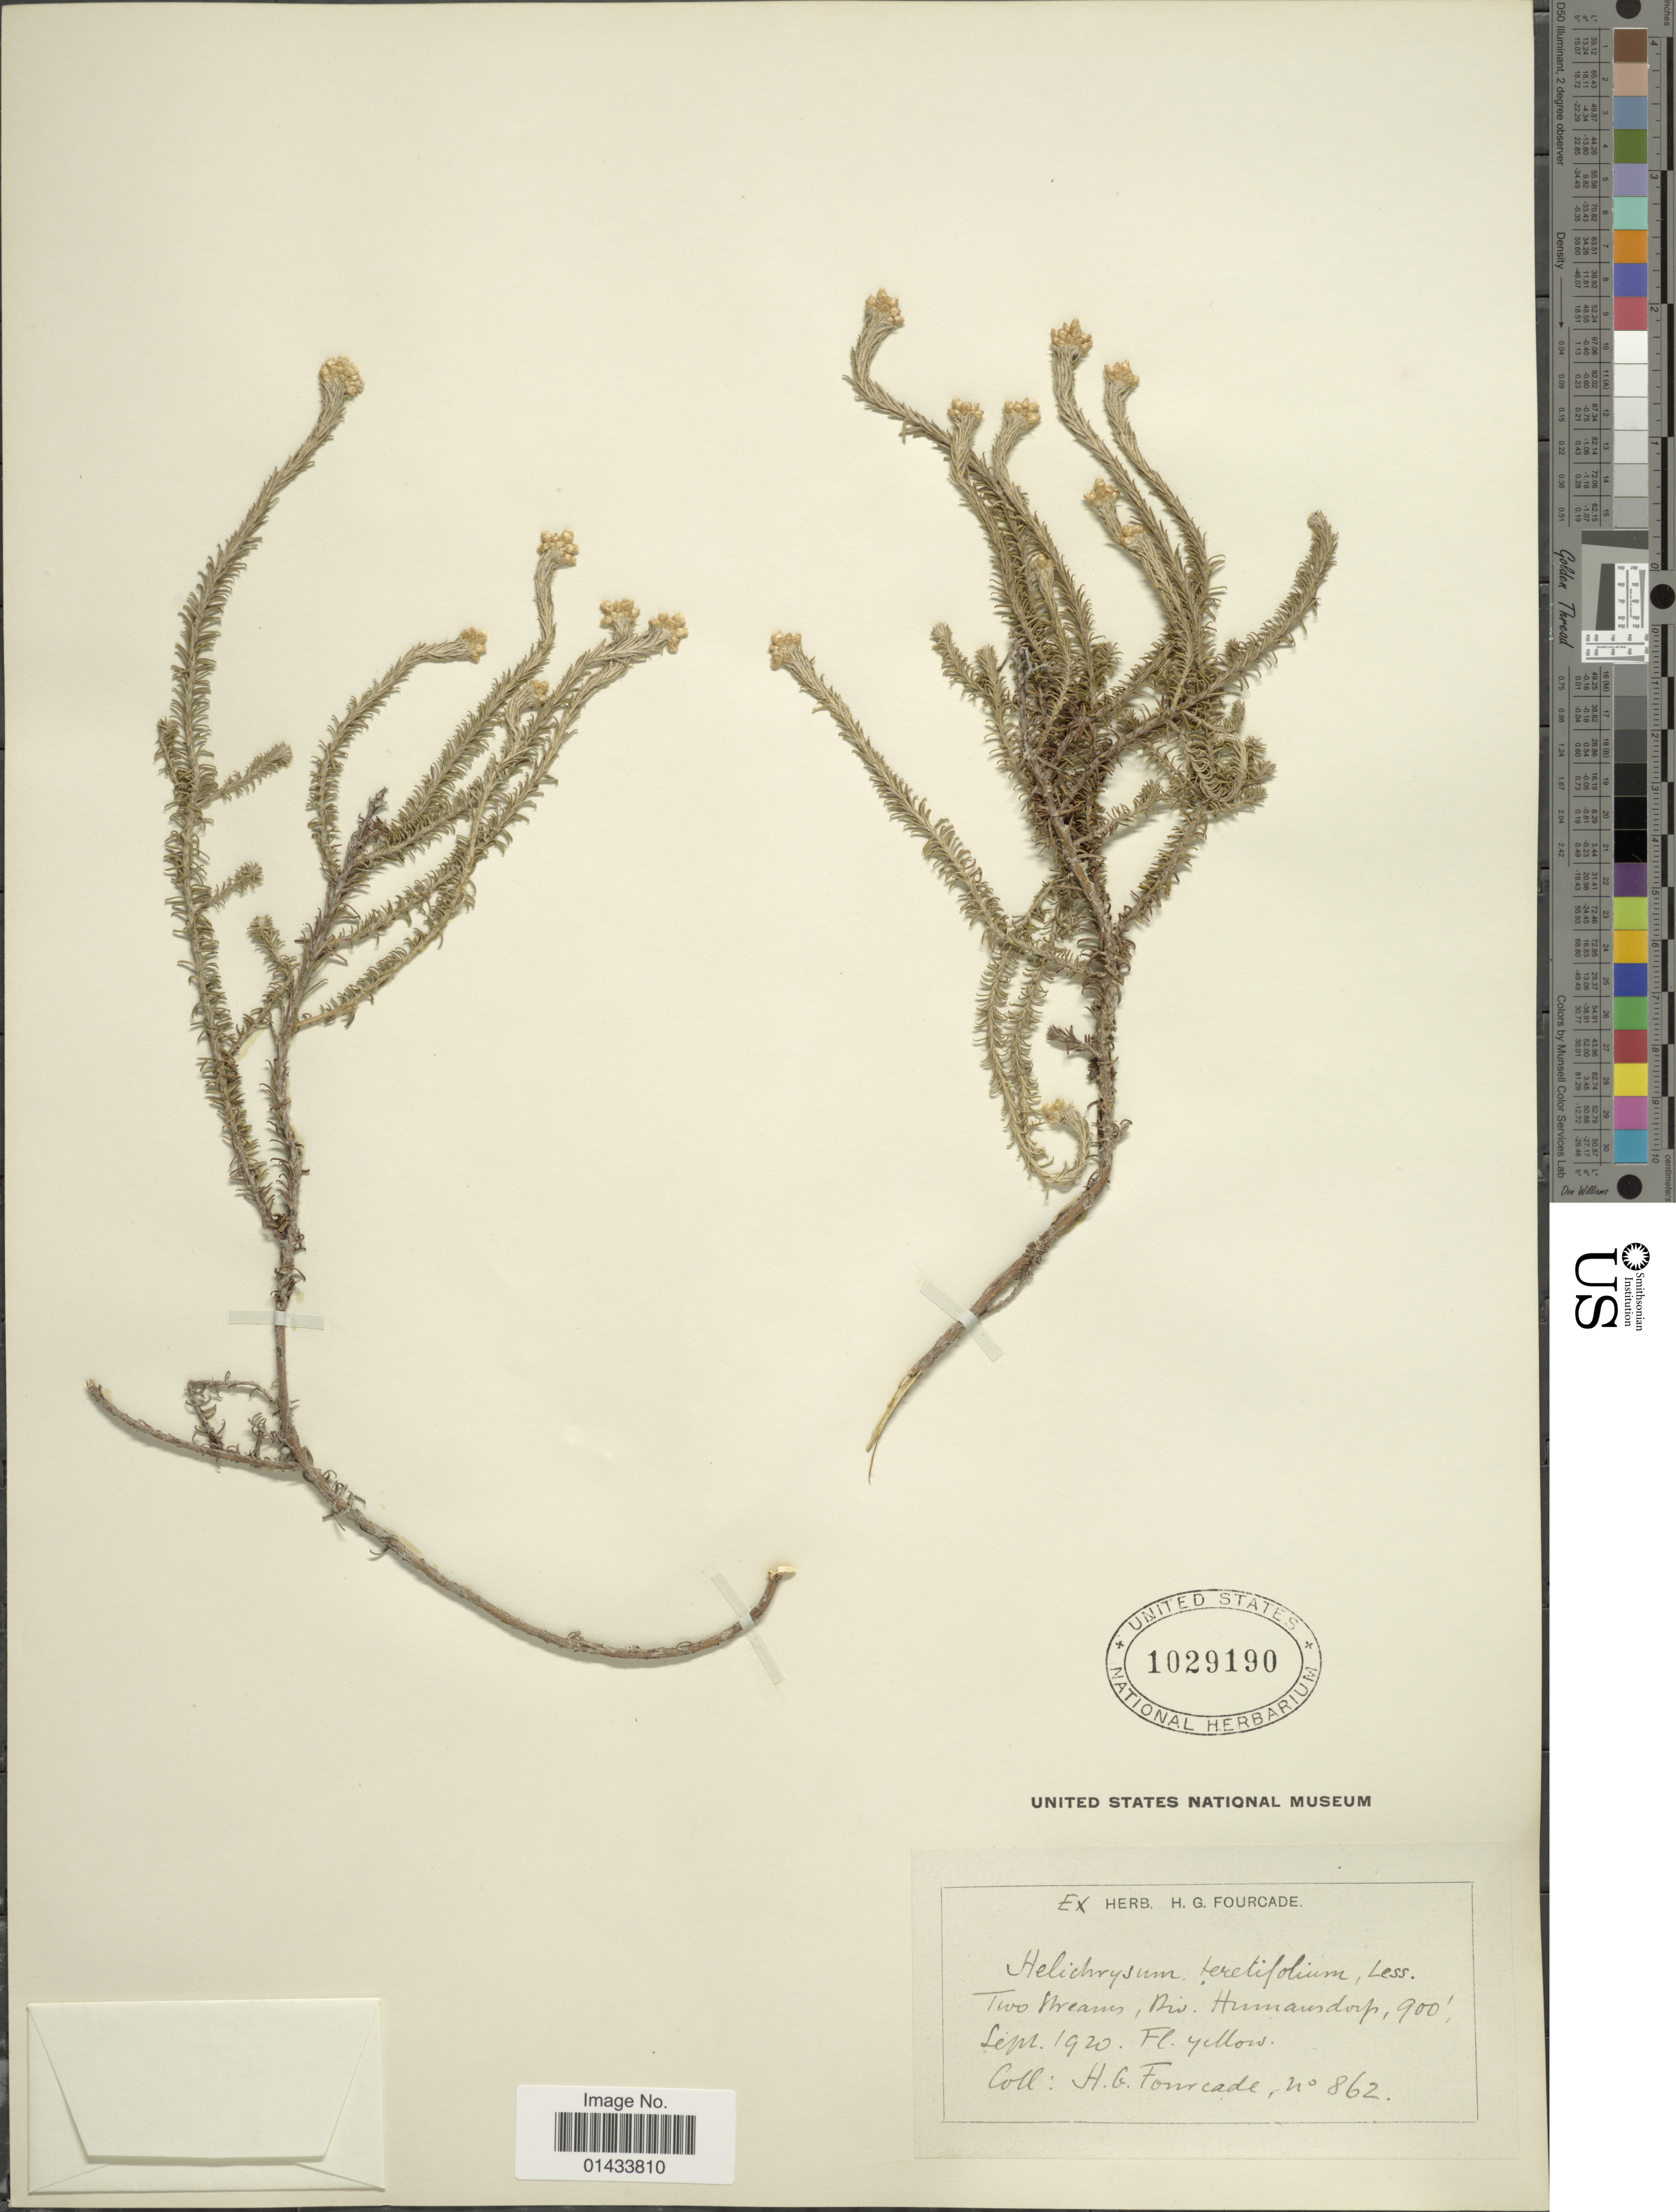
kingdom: Plantae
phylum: Tracheophyta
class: Magnoliopsida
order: Asterales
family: Asteraceae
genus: Helichrysum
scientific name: Helichrysum teretifolium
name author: Sweet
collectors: H. G. Fourcade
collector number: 862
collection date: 1920-09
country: South Africa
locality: Two Streams, Div. Humansdorp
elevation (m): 274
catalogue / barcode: US 1029190